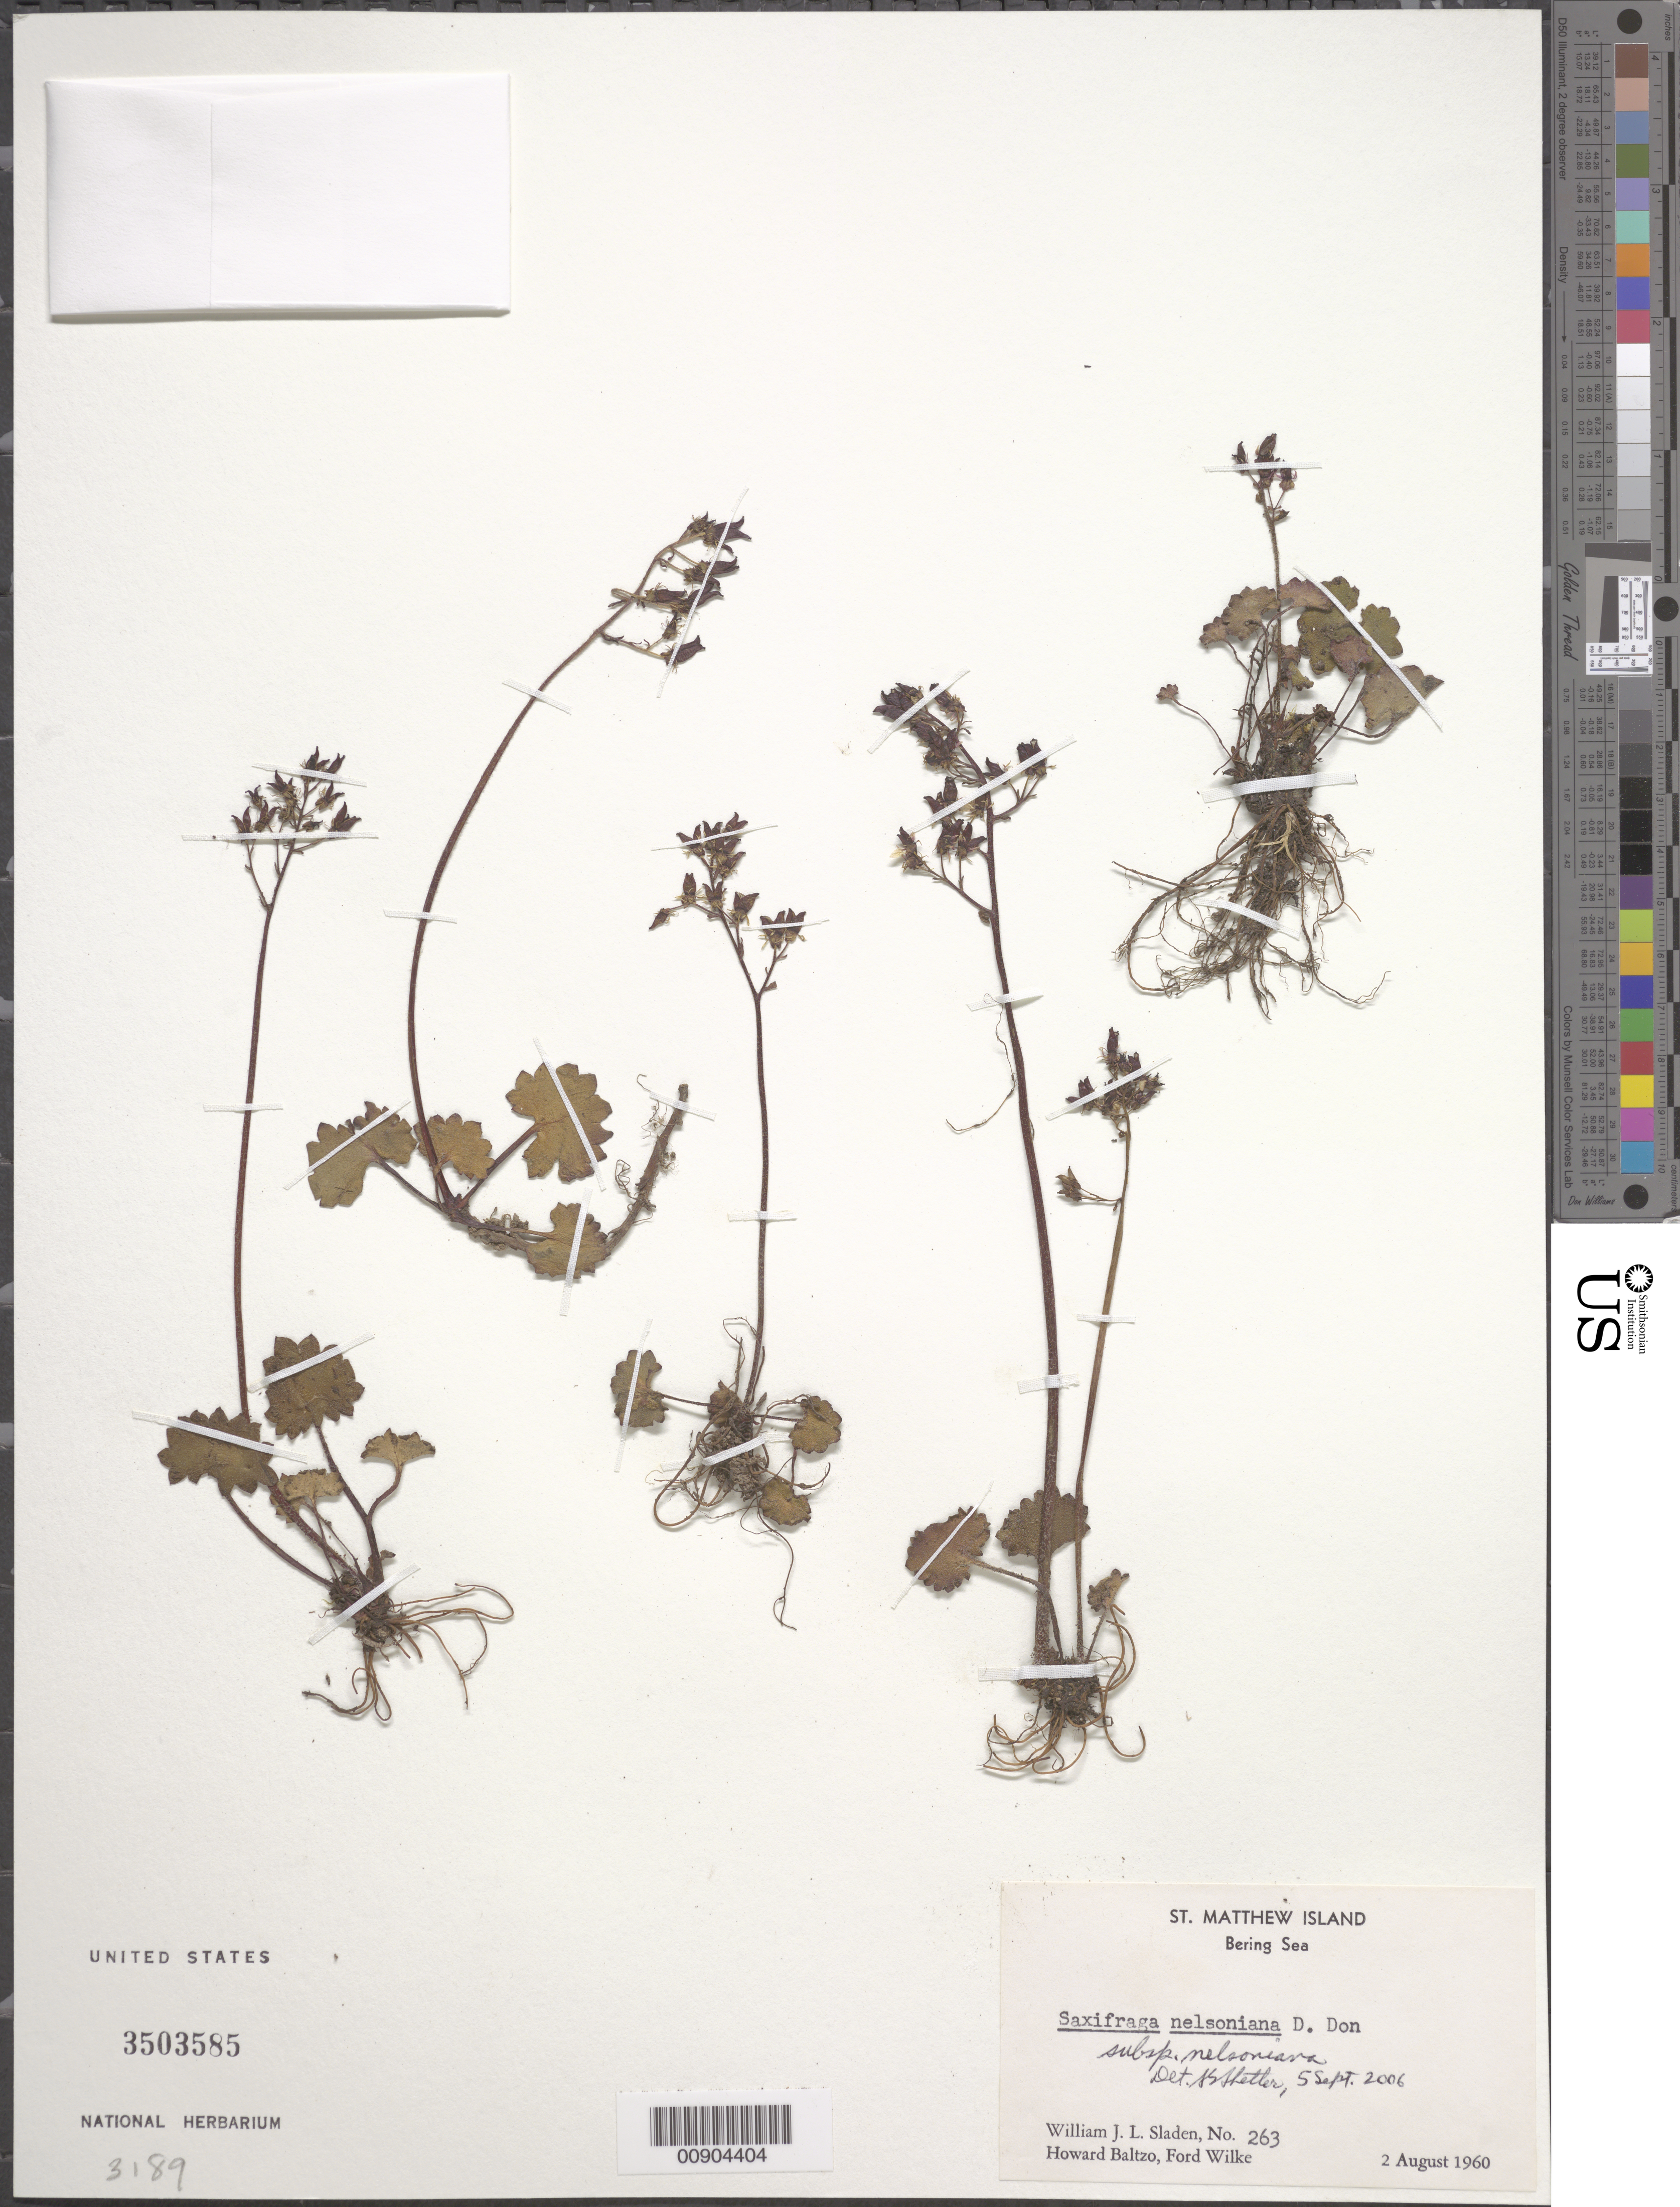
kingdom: Plantae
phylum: Tracheophyta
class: Magnoliopsida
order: Saxifragales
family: Saxifragaceae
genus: Micranthes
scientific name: Micranthes nelsoniana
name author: (D. Don) Small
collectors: W. Sladen, H. Baltzo & F. Wilke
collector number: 263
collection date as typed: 02 Aug 1960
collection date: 1960-08-02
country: United States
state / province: Alaska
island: St. Matthew Island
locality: St. Matthew Island, Bering Sea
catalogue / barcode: US 3503585